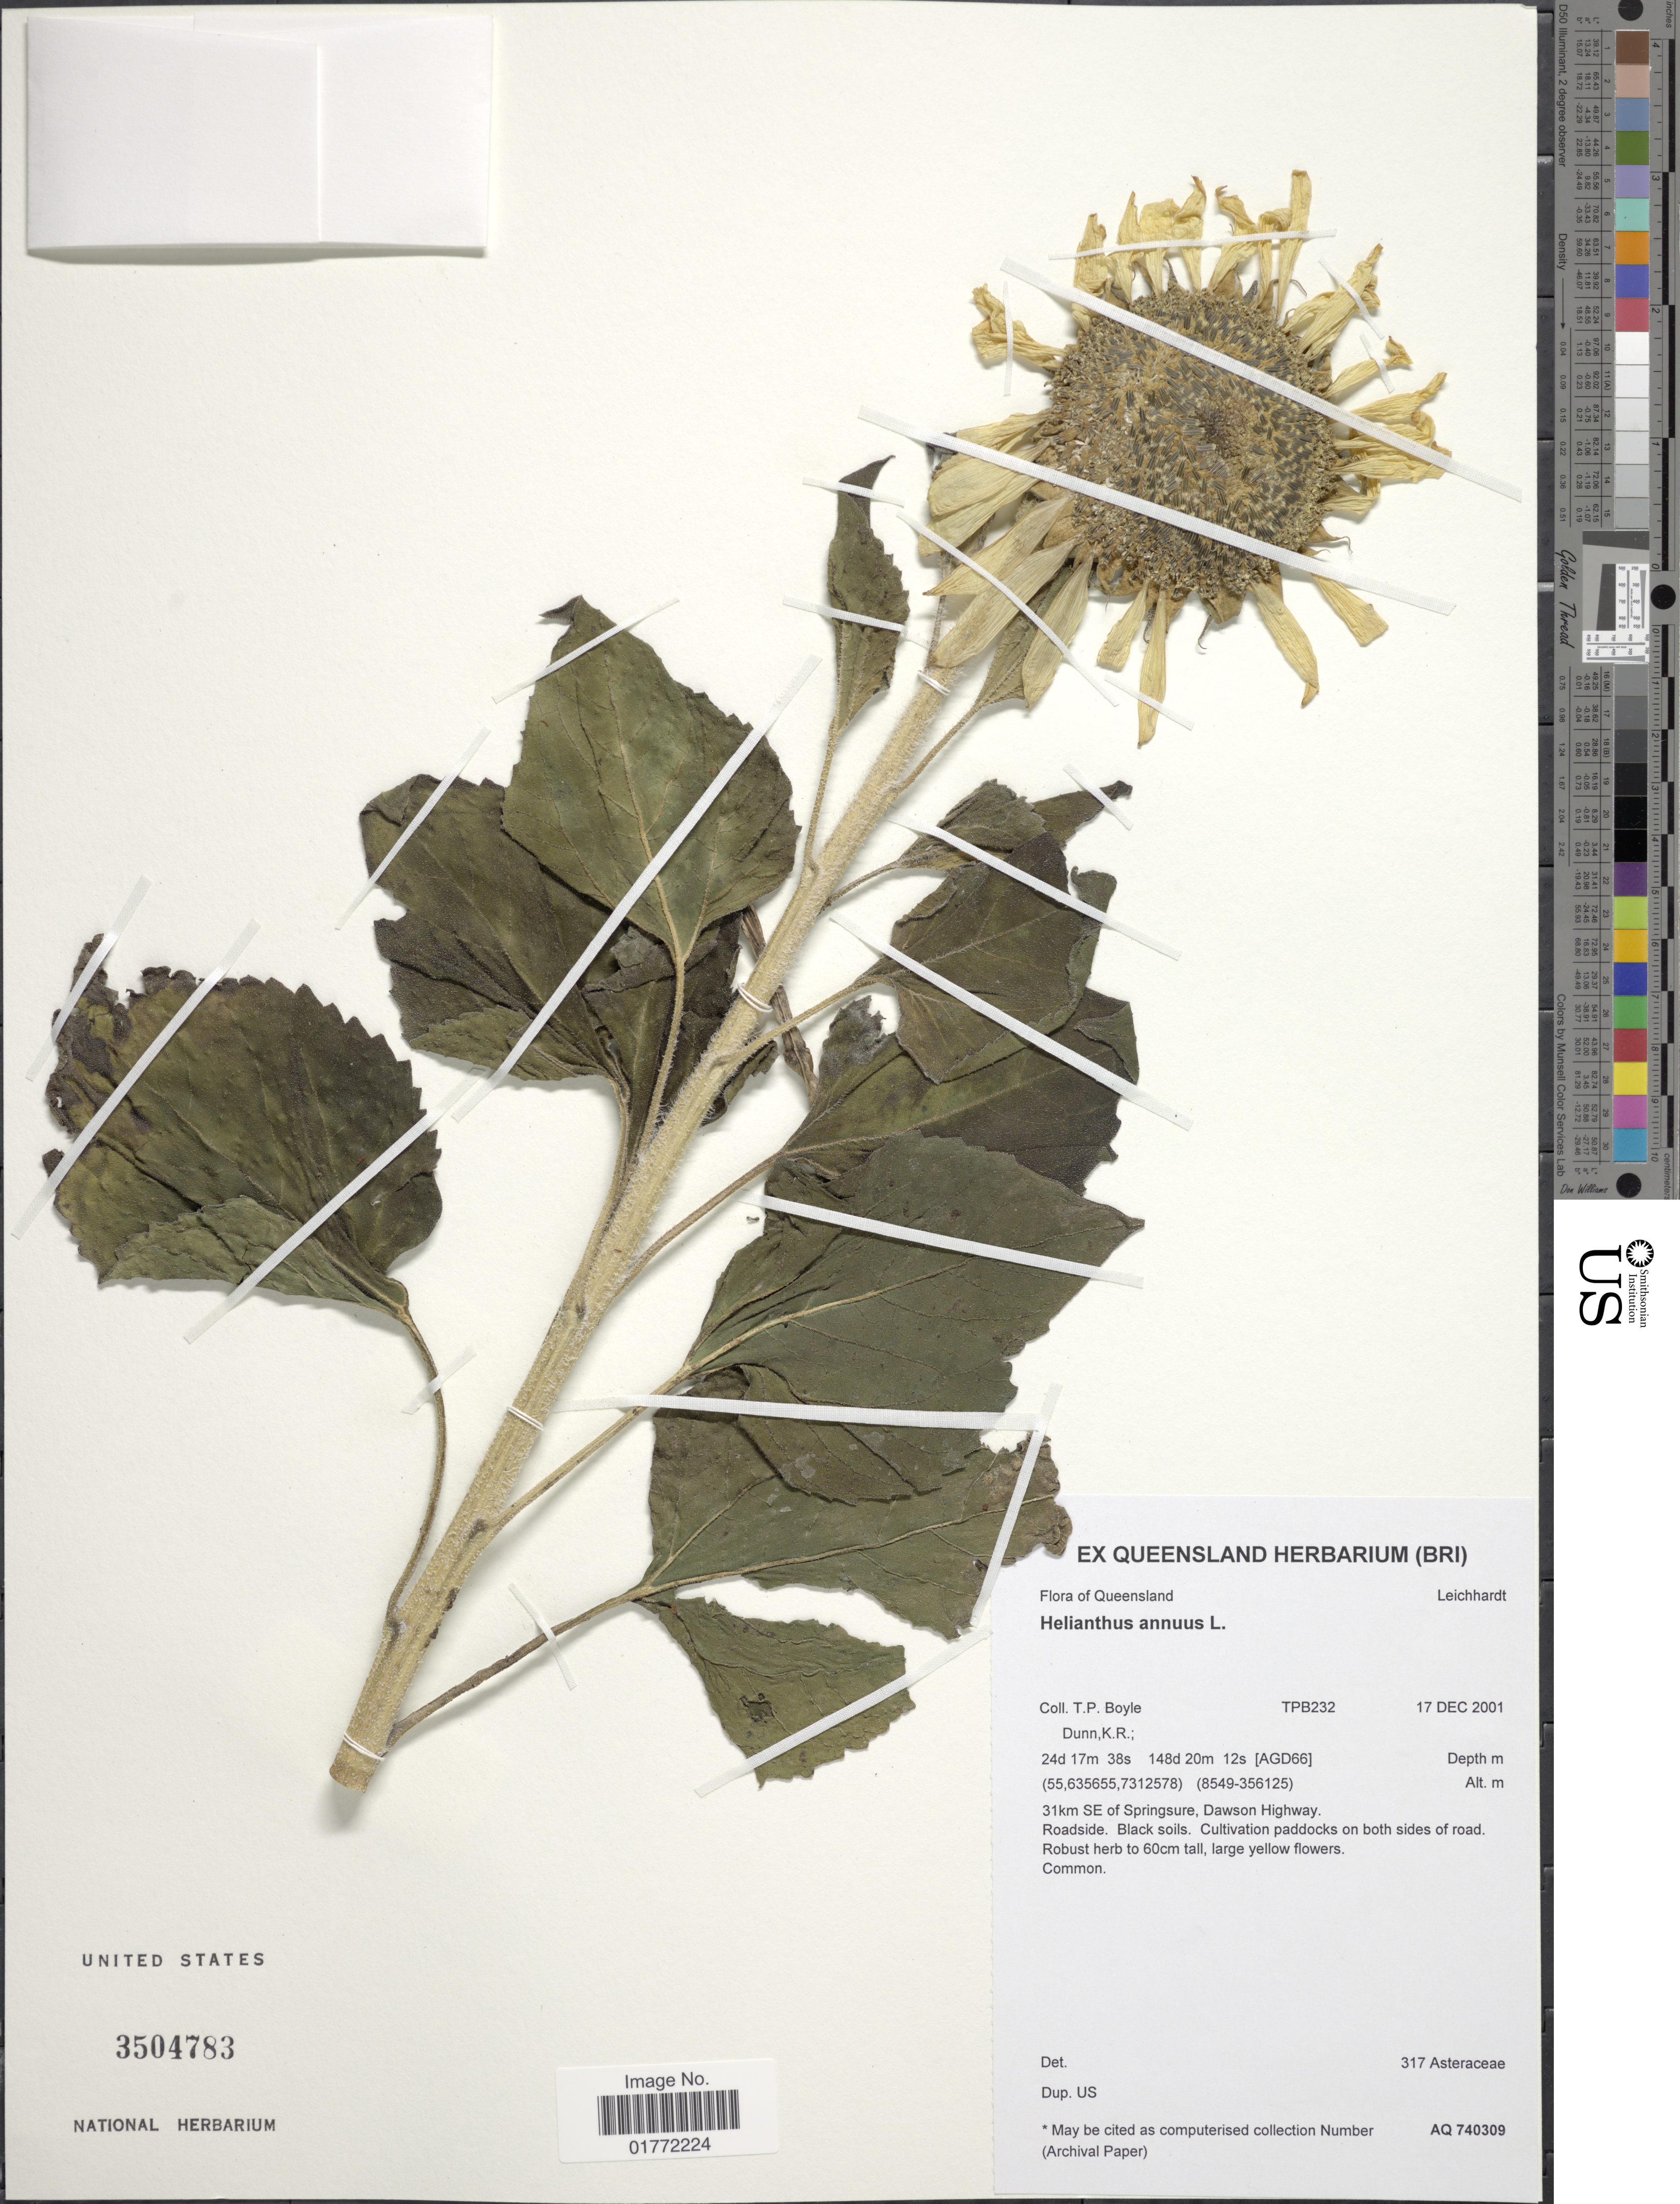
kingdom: Plantae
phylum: Tracheophyta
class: Magnoliopsida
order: Asterales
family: Asteraceae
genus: Helianthus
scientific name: Helianthus annuus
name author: L.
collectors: T. Boyle & K. Dunn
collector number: TPB232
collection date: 2001-12-17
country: Australia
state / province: Queensland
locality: Leicahrdt, (AGD66), 31 km SE of Springsure, Dawson Highway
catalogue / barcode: US 3504783